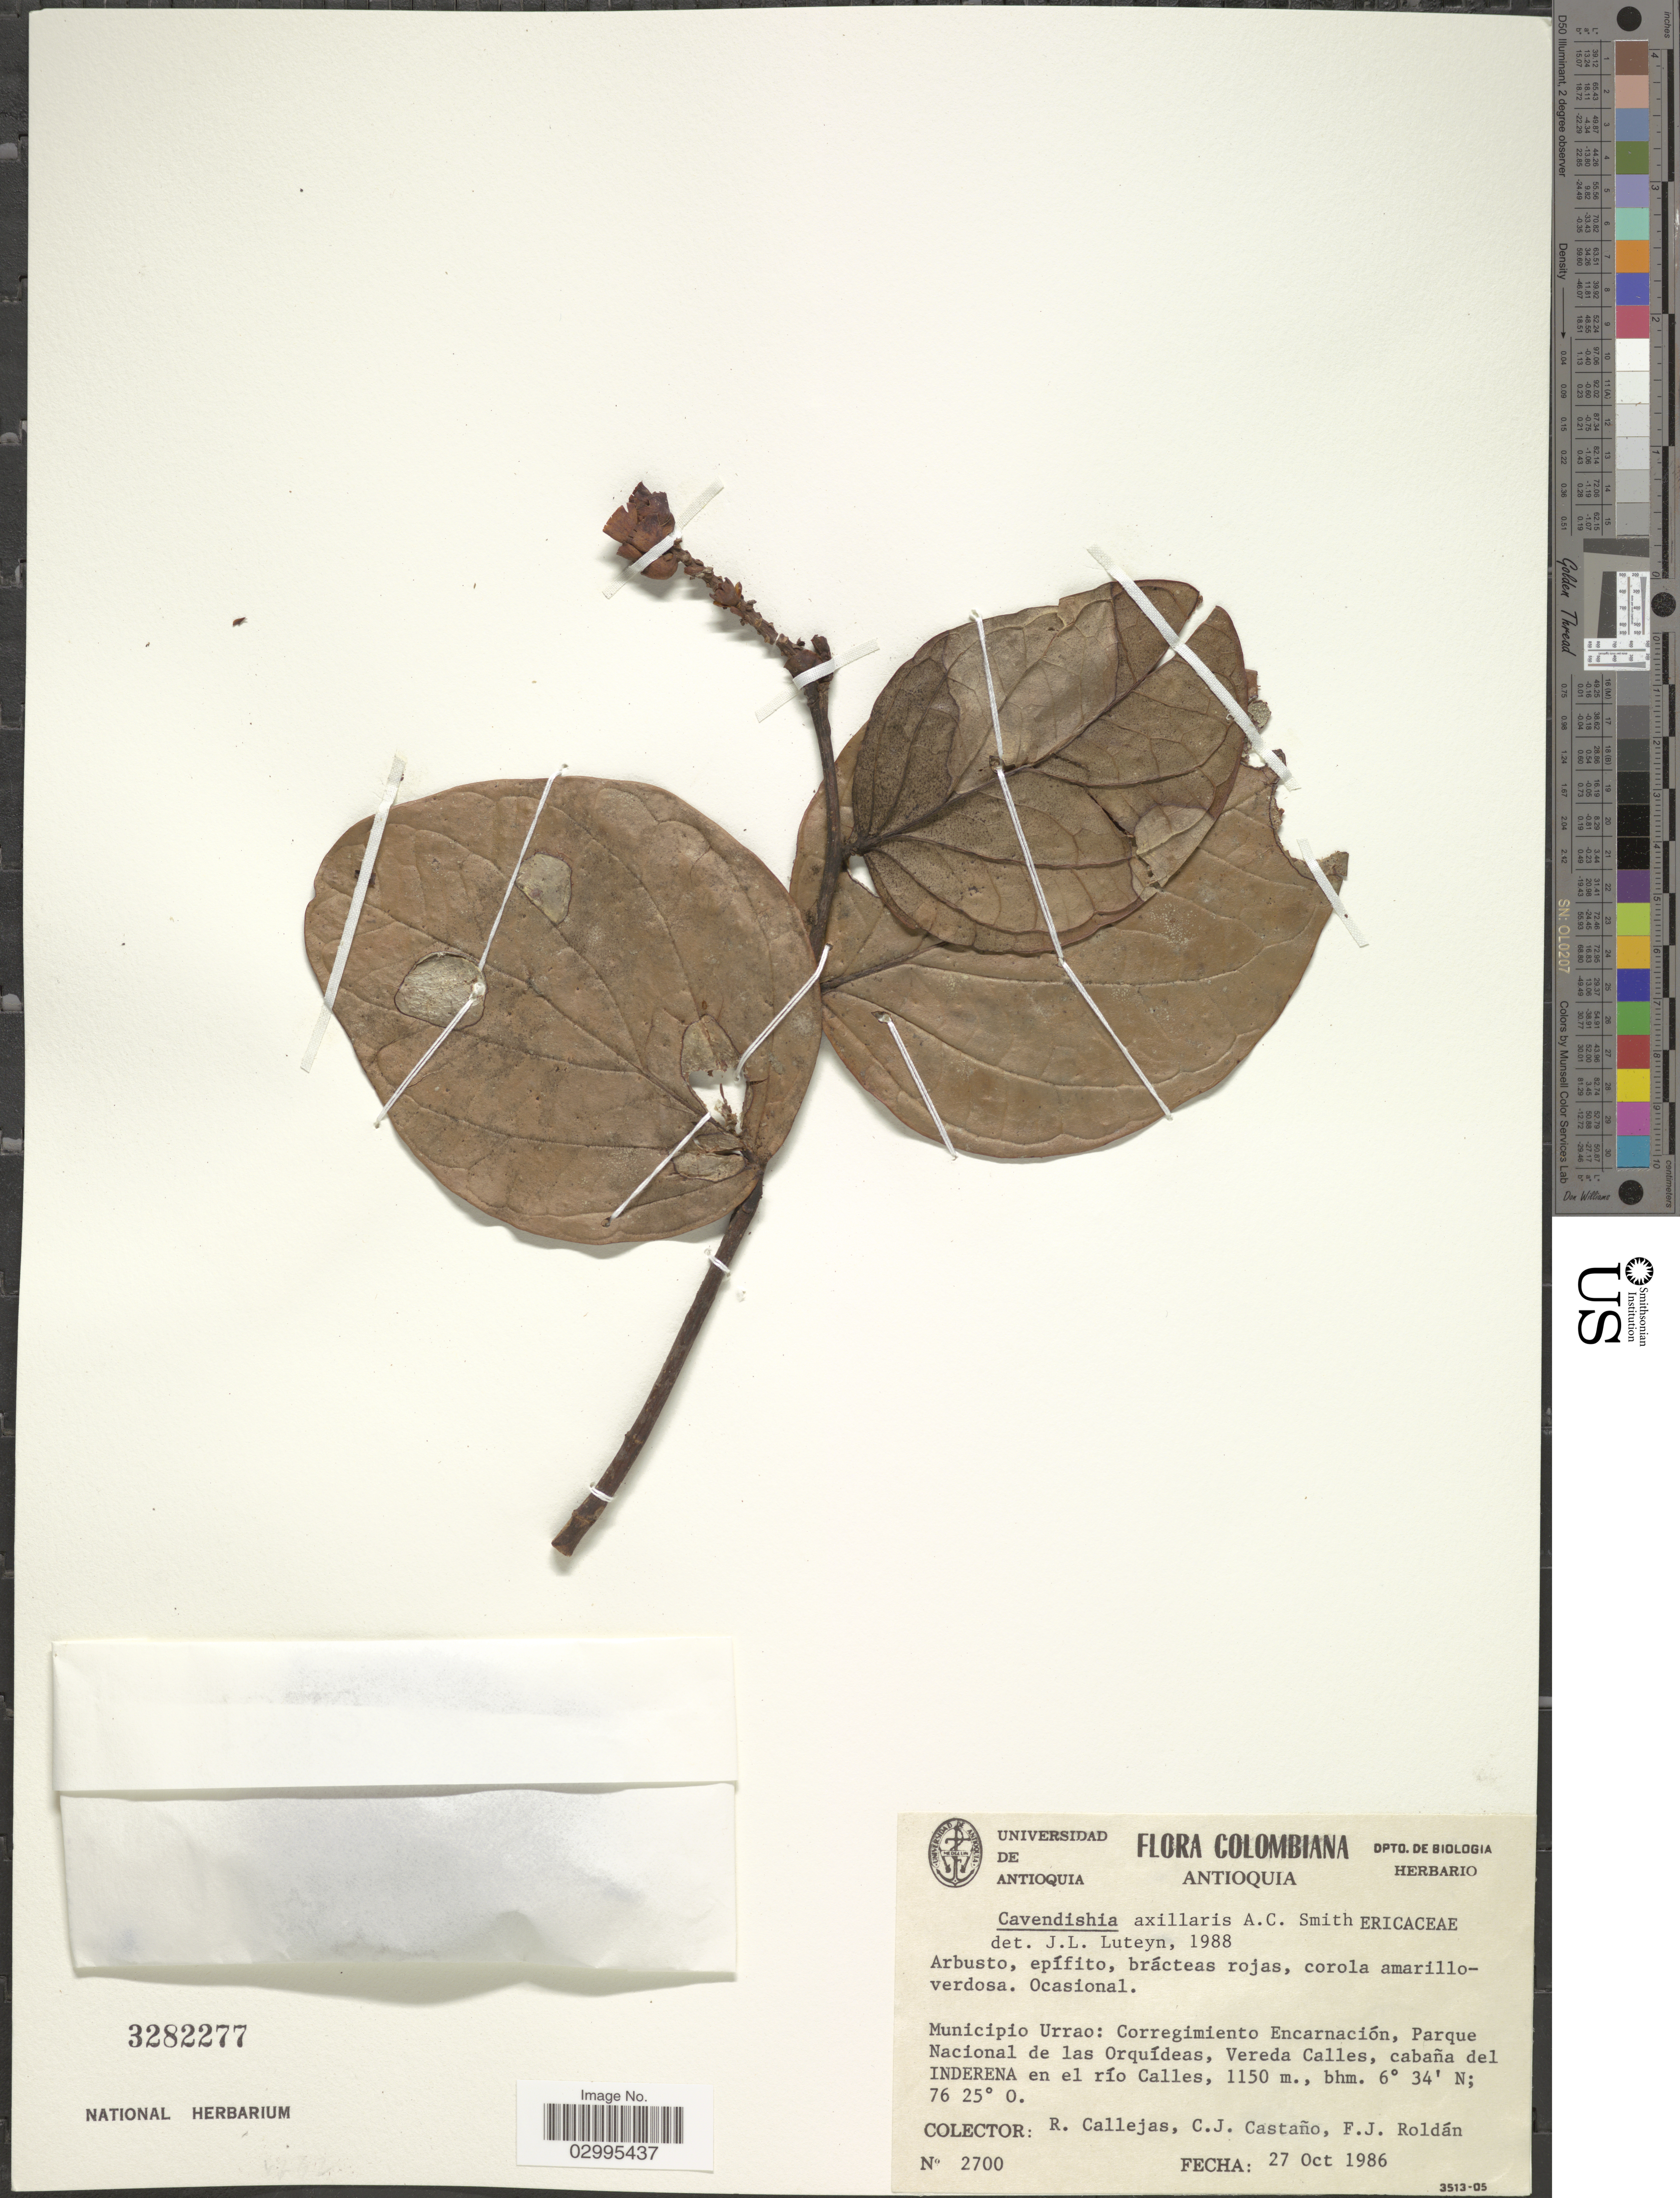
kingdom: Plantae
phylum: Tracheophyta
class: Magnoliopsida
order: Ericales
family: Ericaceae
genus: Cavendishia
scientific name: Cavendishia axillaris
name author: A.C. Sm.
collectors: R. Callejas, C. Castaño & F. J. Roldán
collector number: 2700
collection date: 1986-10-27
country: Colombia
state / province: Antioquia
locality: Municipio Urrao: Corregimiento Encarnación, Parque Nacional de las Orquídeas, Vereda Calles, cabaña del Inderena en el río Calles.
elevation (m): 1150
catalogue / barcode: US 3282277